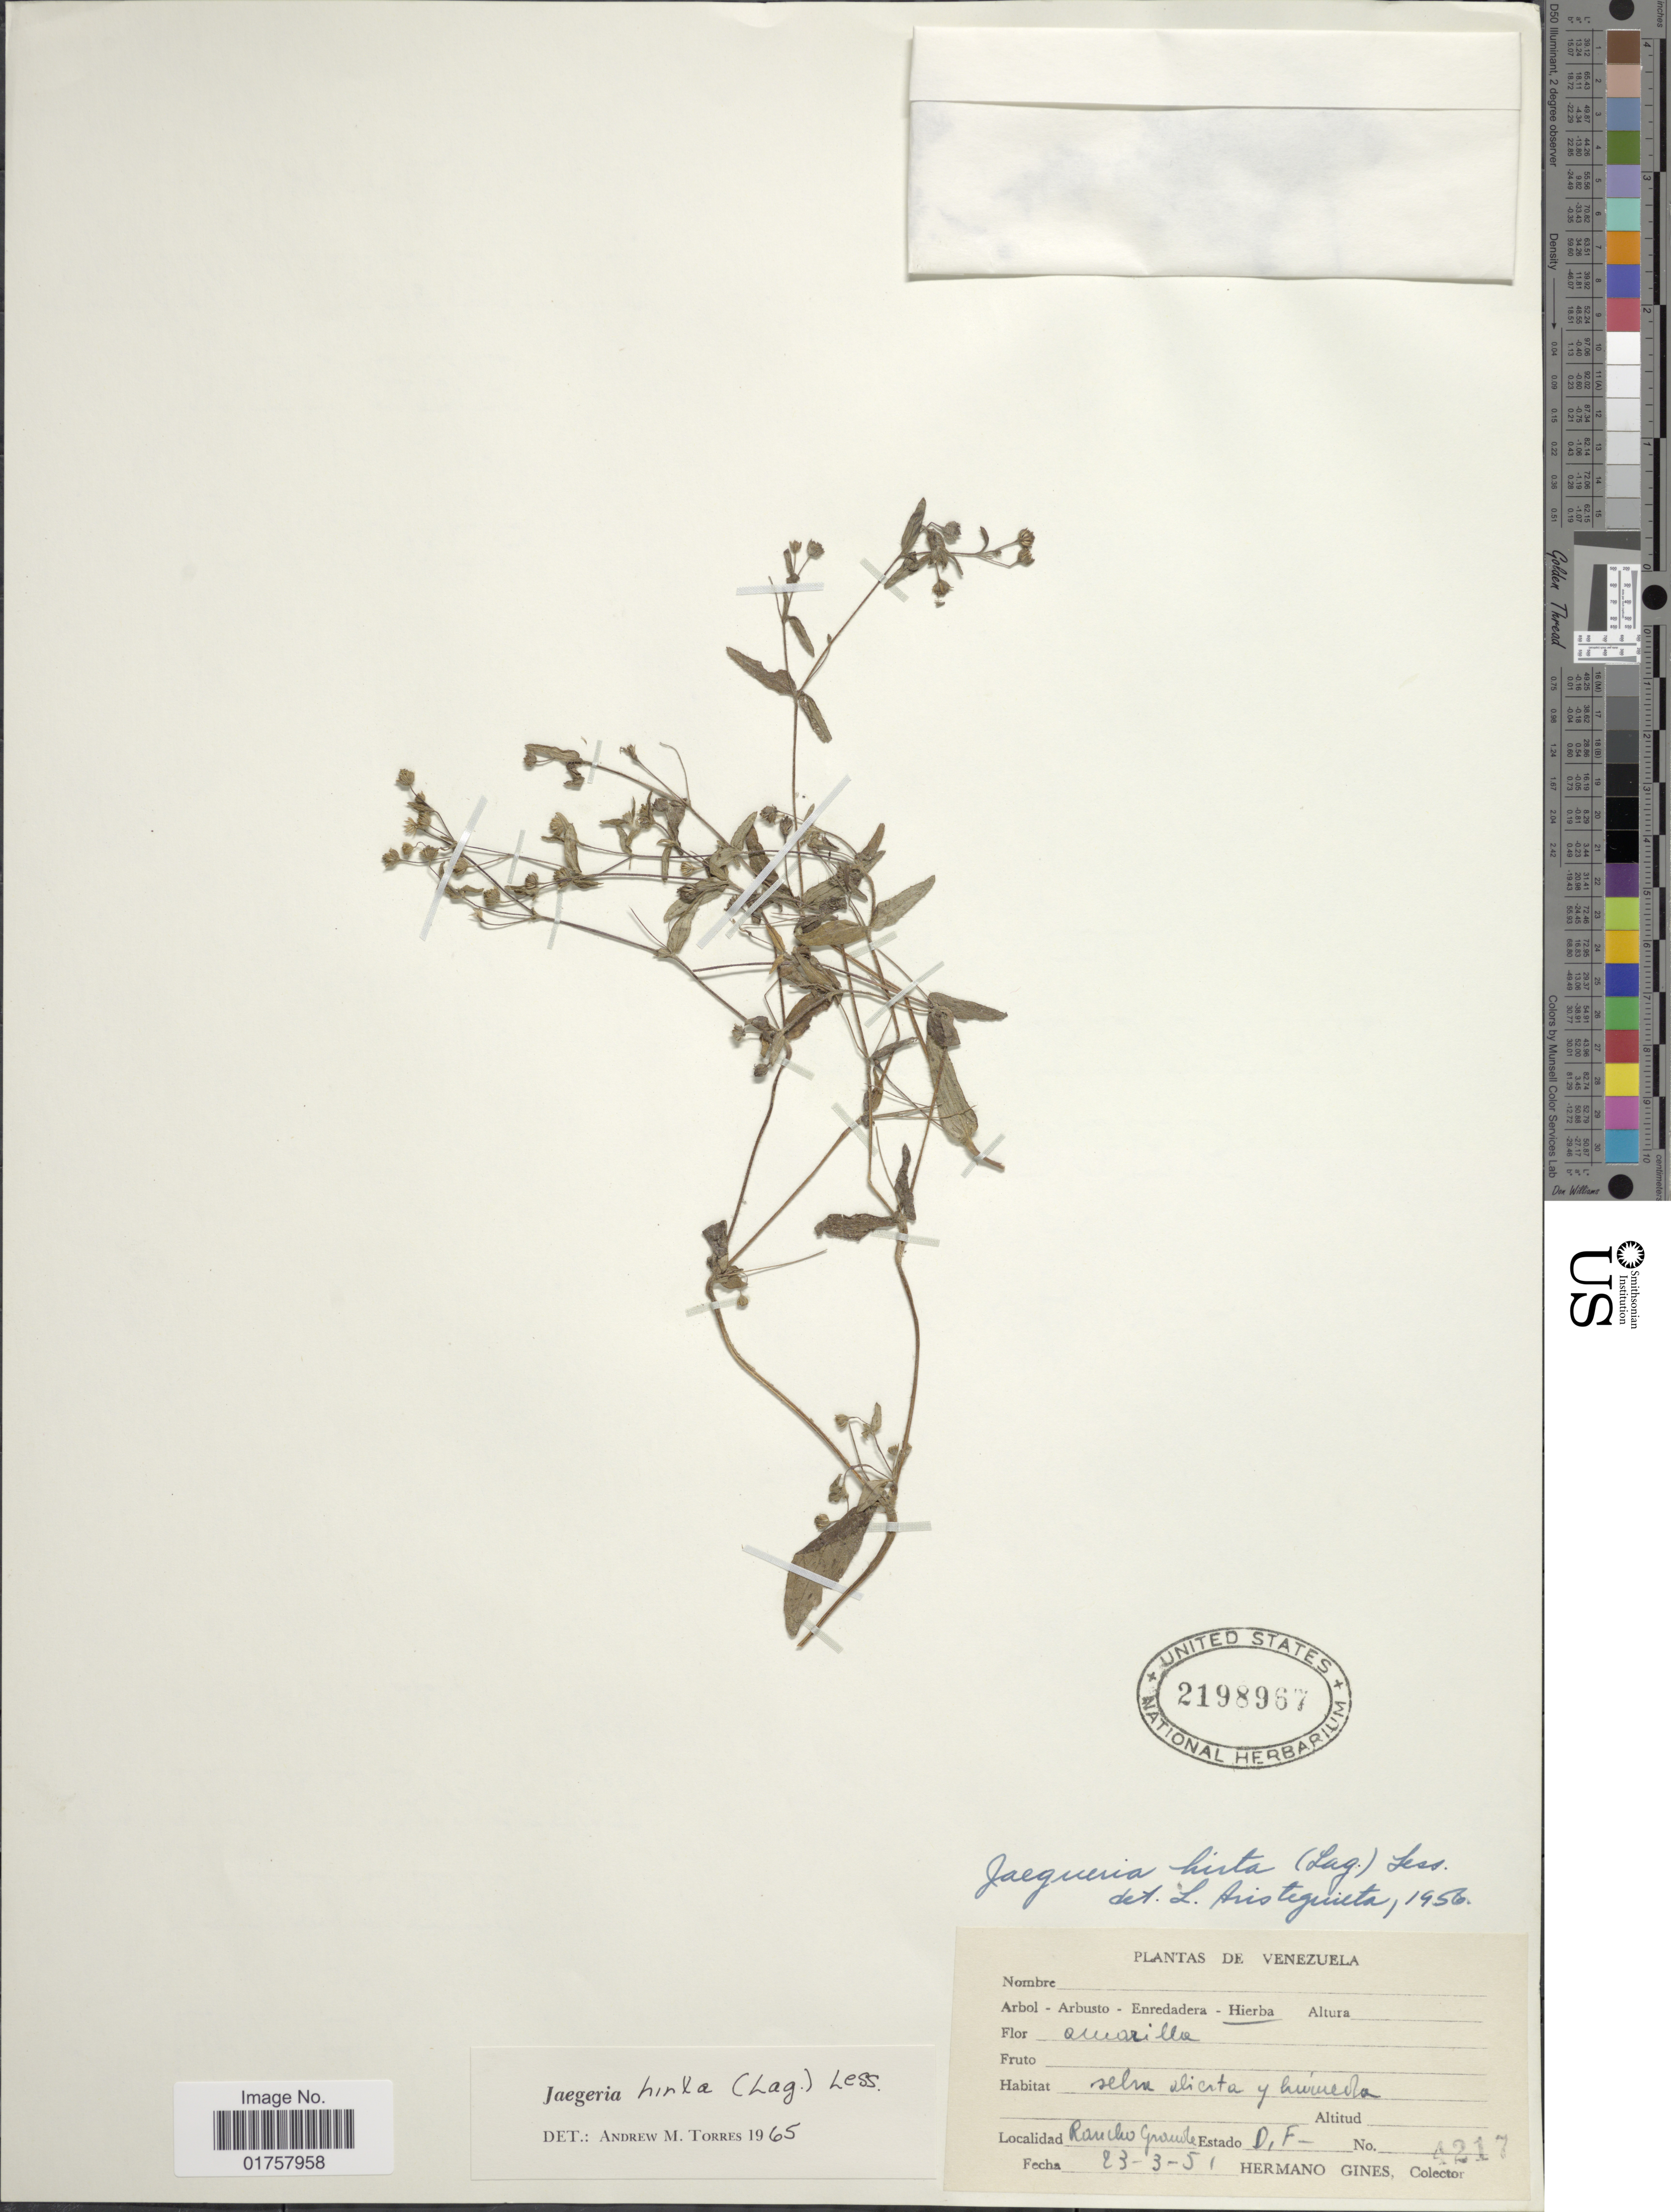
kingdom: Plantae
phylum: Tracheophyta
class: Magnoliopsida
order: Asterales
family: Asteraceae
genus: Jaegeria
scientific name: Jaegeria hirta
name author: (Lag.) Less.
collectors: Bro. Gines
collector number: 4217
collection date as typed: Transcribed d/m/y: 23/3/51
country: Venezuela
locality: Rancho Grande, Estado D. F.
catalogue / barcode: US 2198967